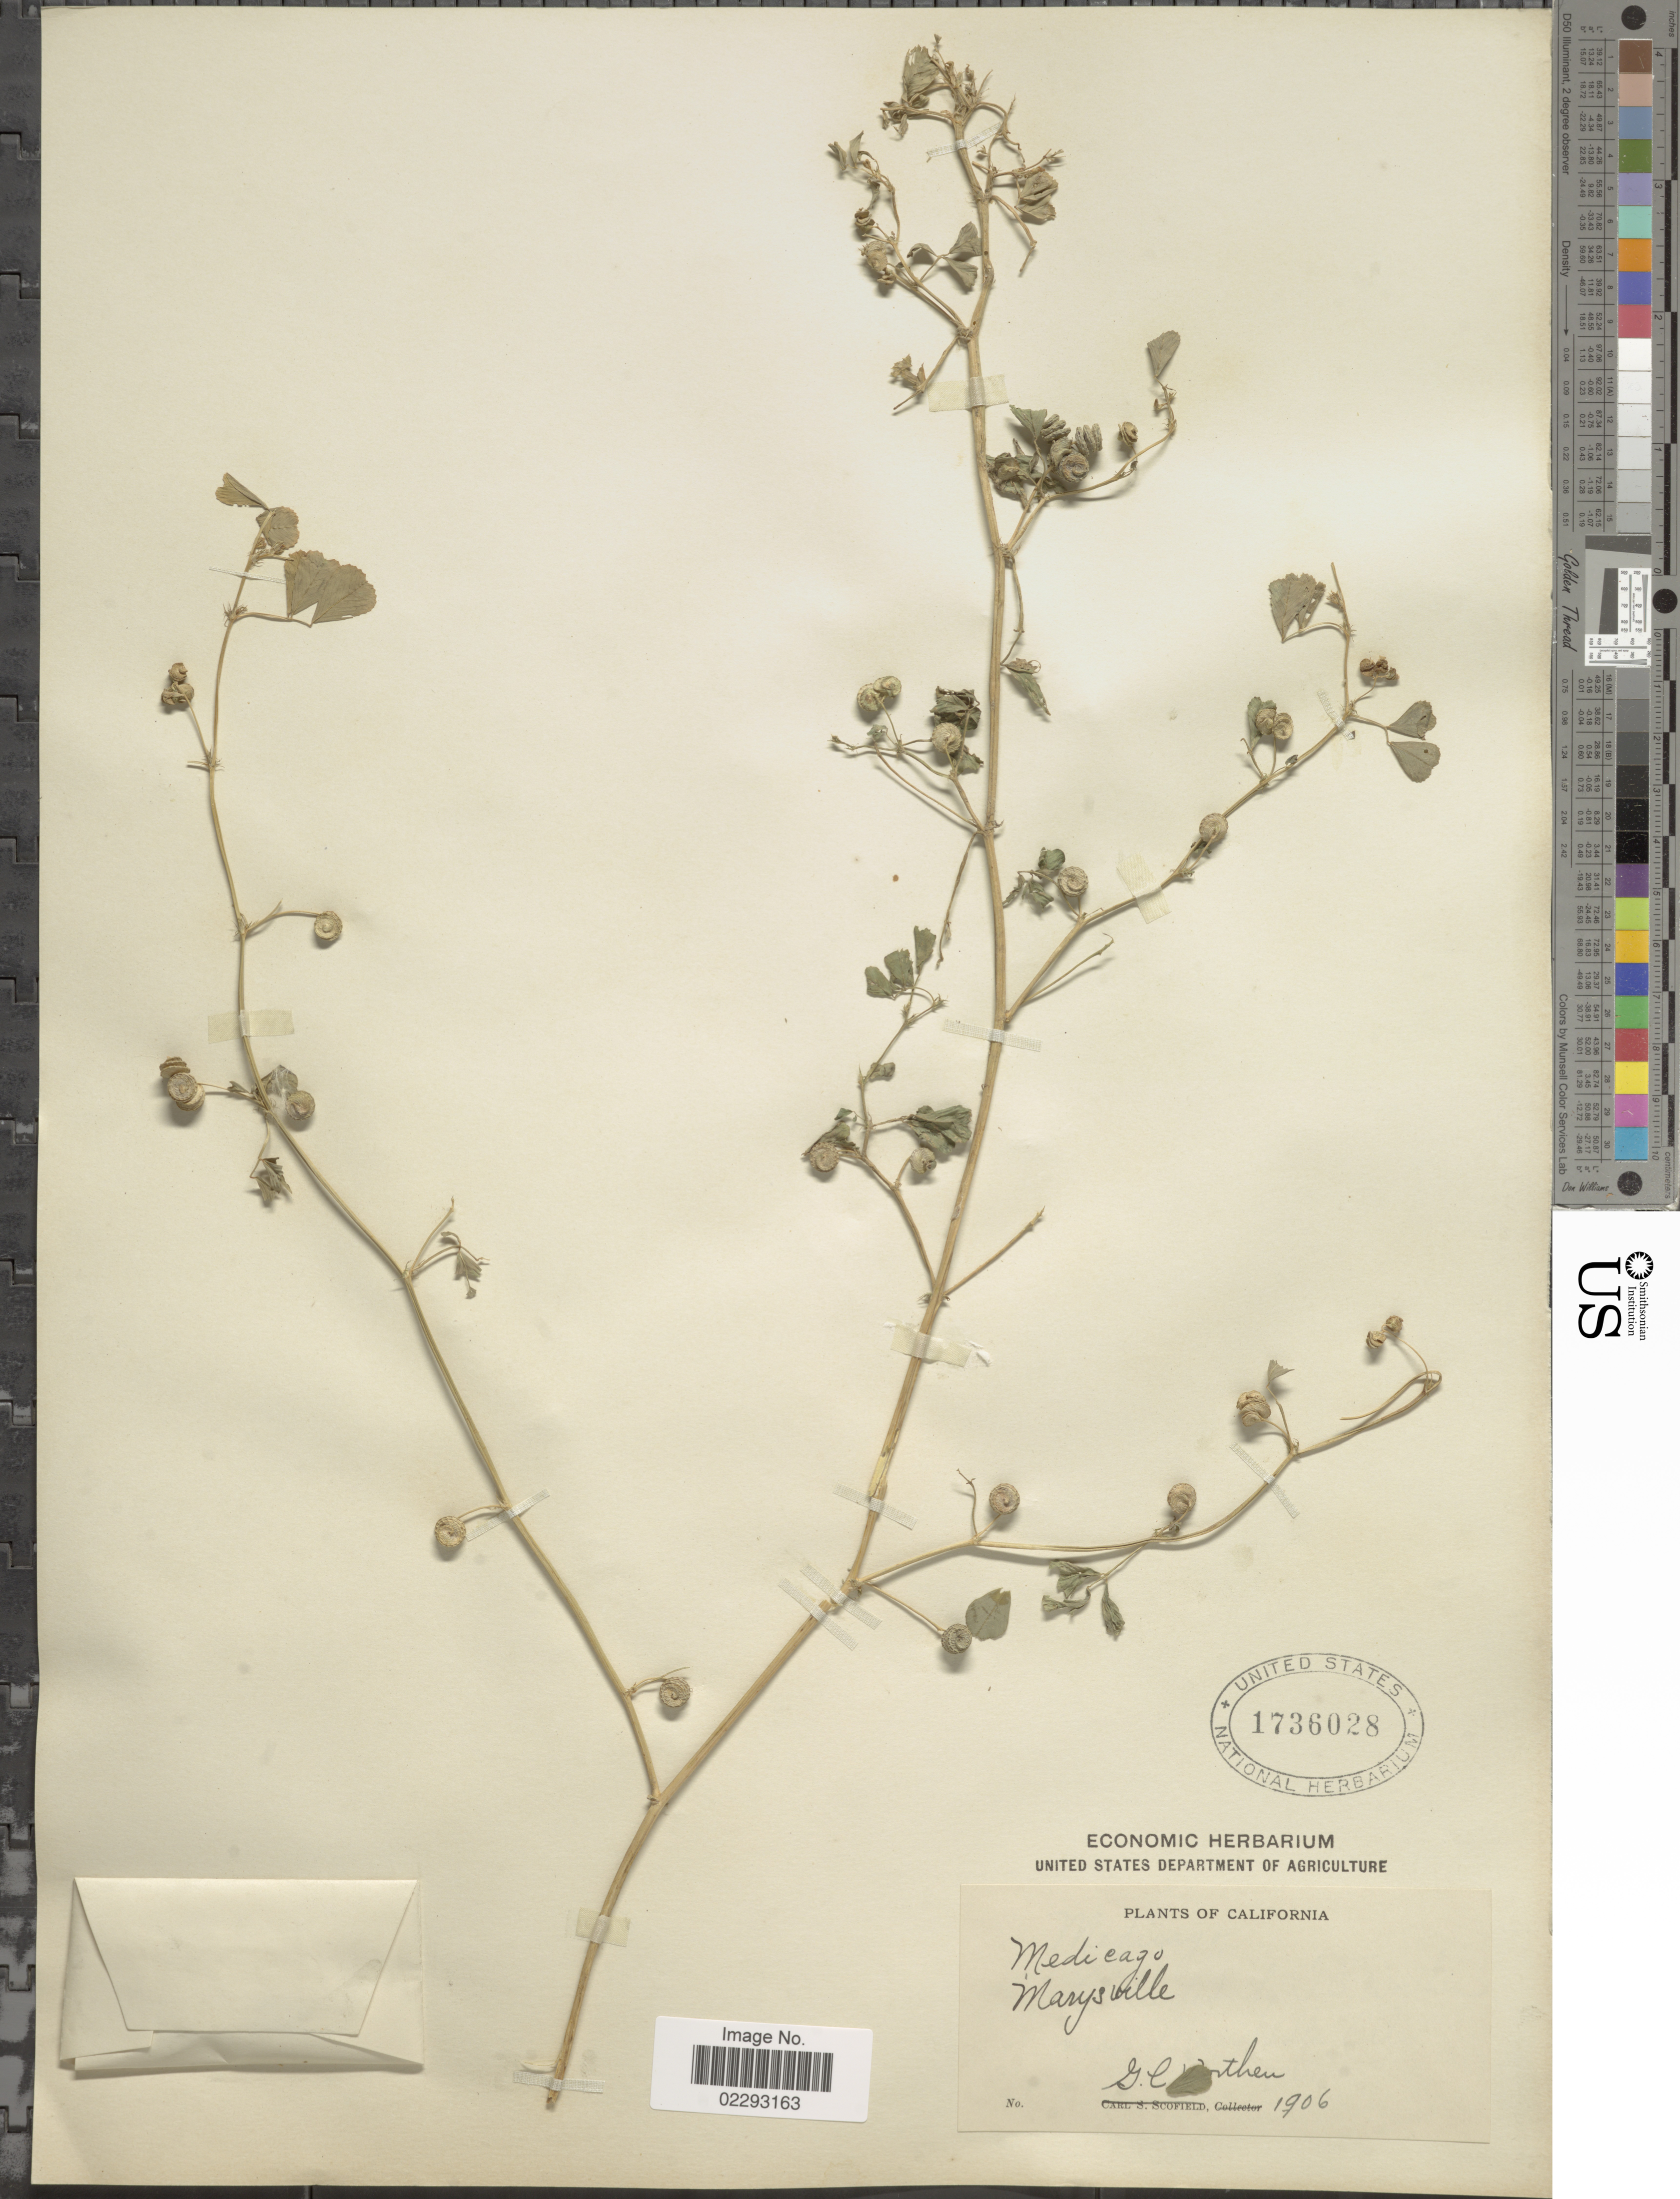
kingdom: Plantae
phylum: Tracheophyta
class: Magnoliopsida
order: Fabales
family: Fabaceae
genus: Medicago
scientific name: Medicago sp.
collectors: G. Worthen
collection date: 1906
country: United States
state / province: California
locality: California, Marysville.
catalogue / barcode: US 1736028